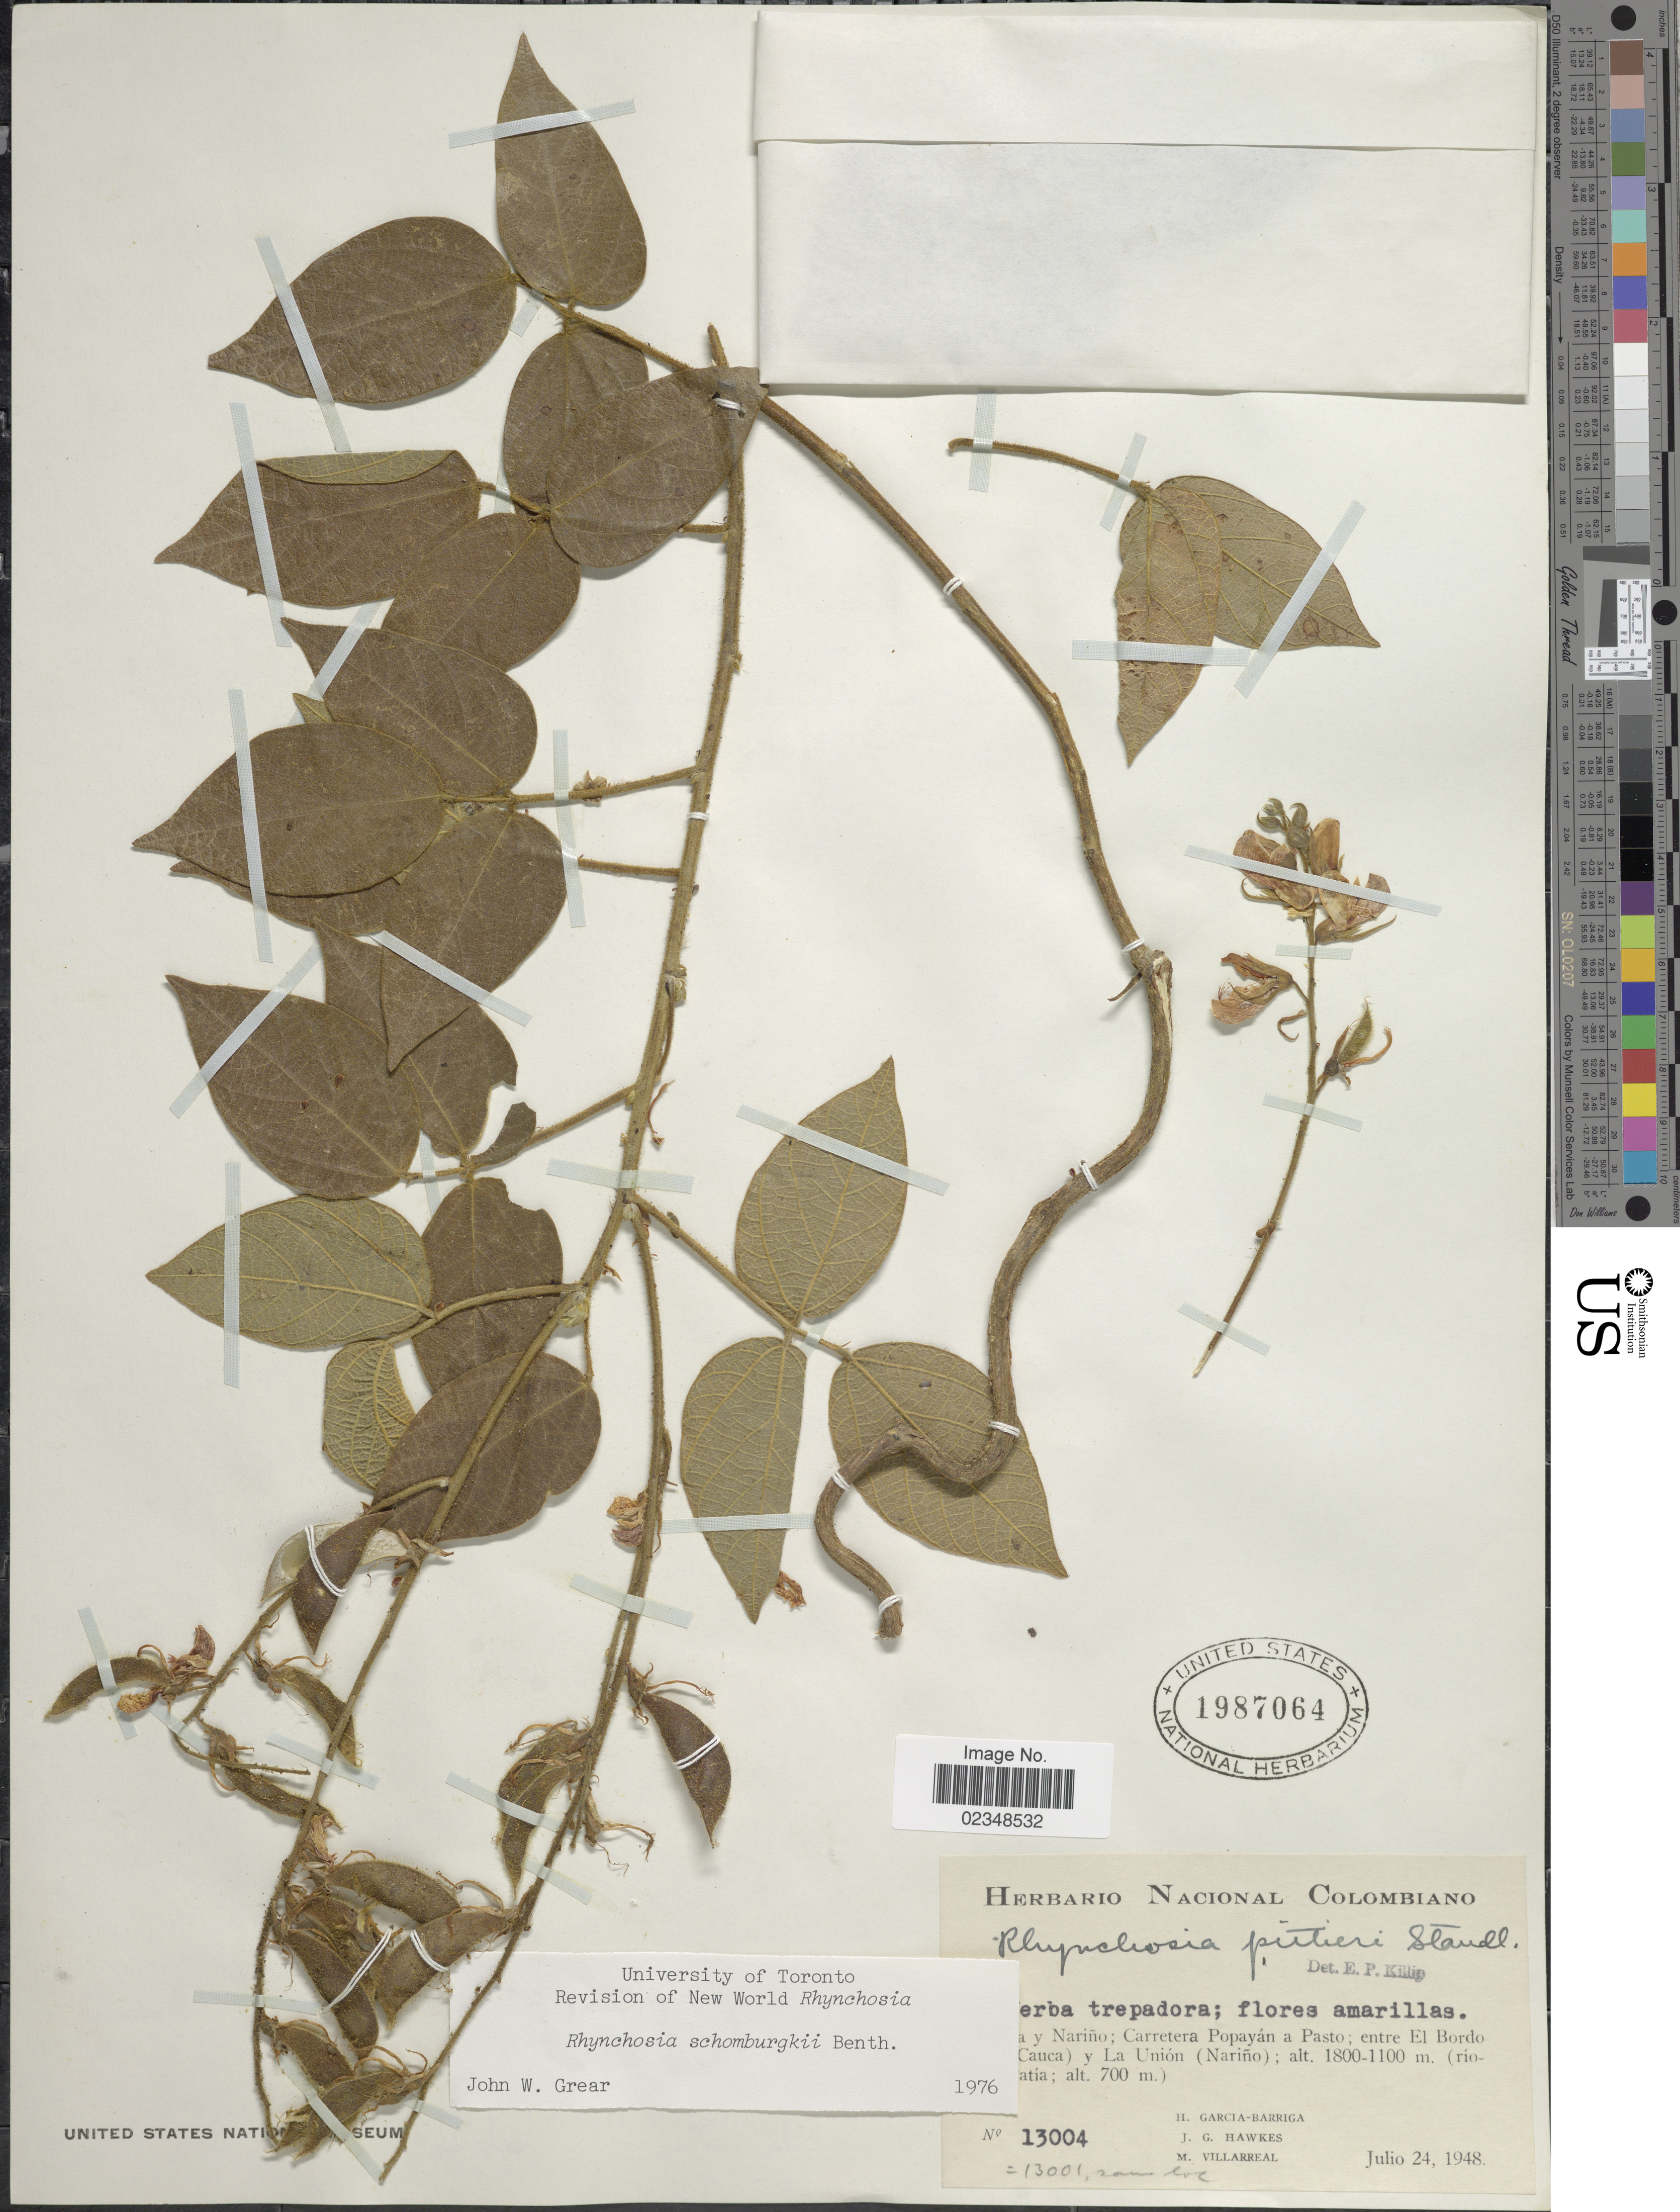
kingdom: Plantae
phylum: Tracheophyta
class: Magnoliopsida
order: Fabales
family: Fabaceae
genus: Rhynchosia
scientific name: Rhynchosia schomburgkii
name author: Benth. in Mart.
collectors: H. García Barriga, J. Hawkes & M. Villarreal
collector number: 13004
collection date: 1948-07-24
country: Colombia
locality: Cauca y Narino, Carretera Popayan a Pasto, entre El Bordo (Cauca) y La Union (Narino), (rio Patia)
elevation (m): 1100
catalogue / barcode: US 1987064